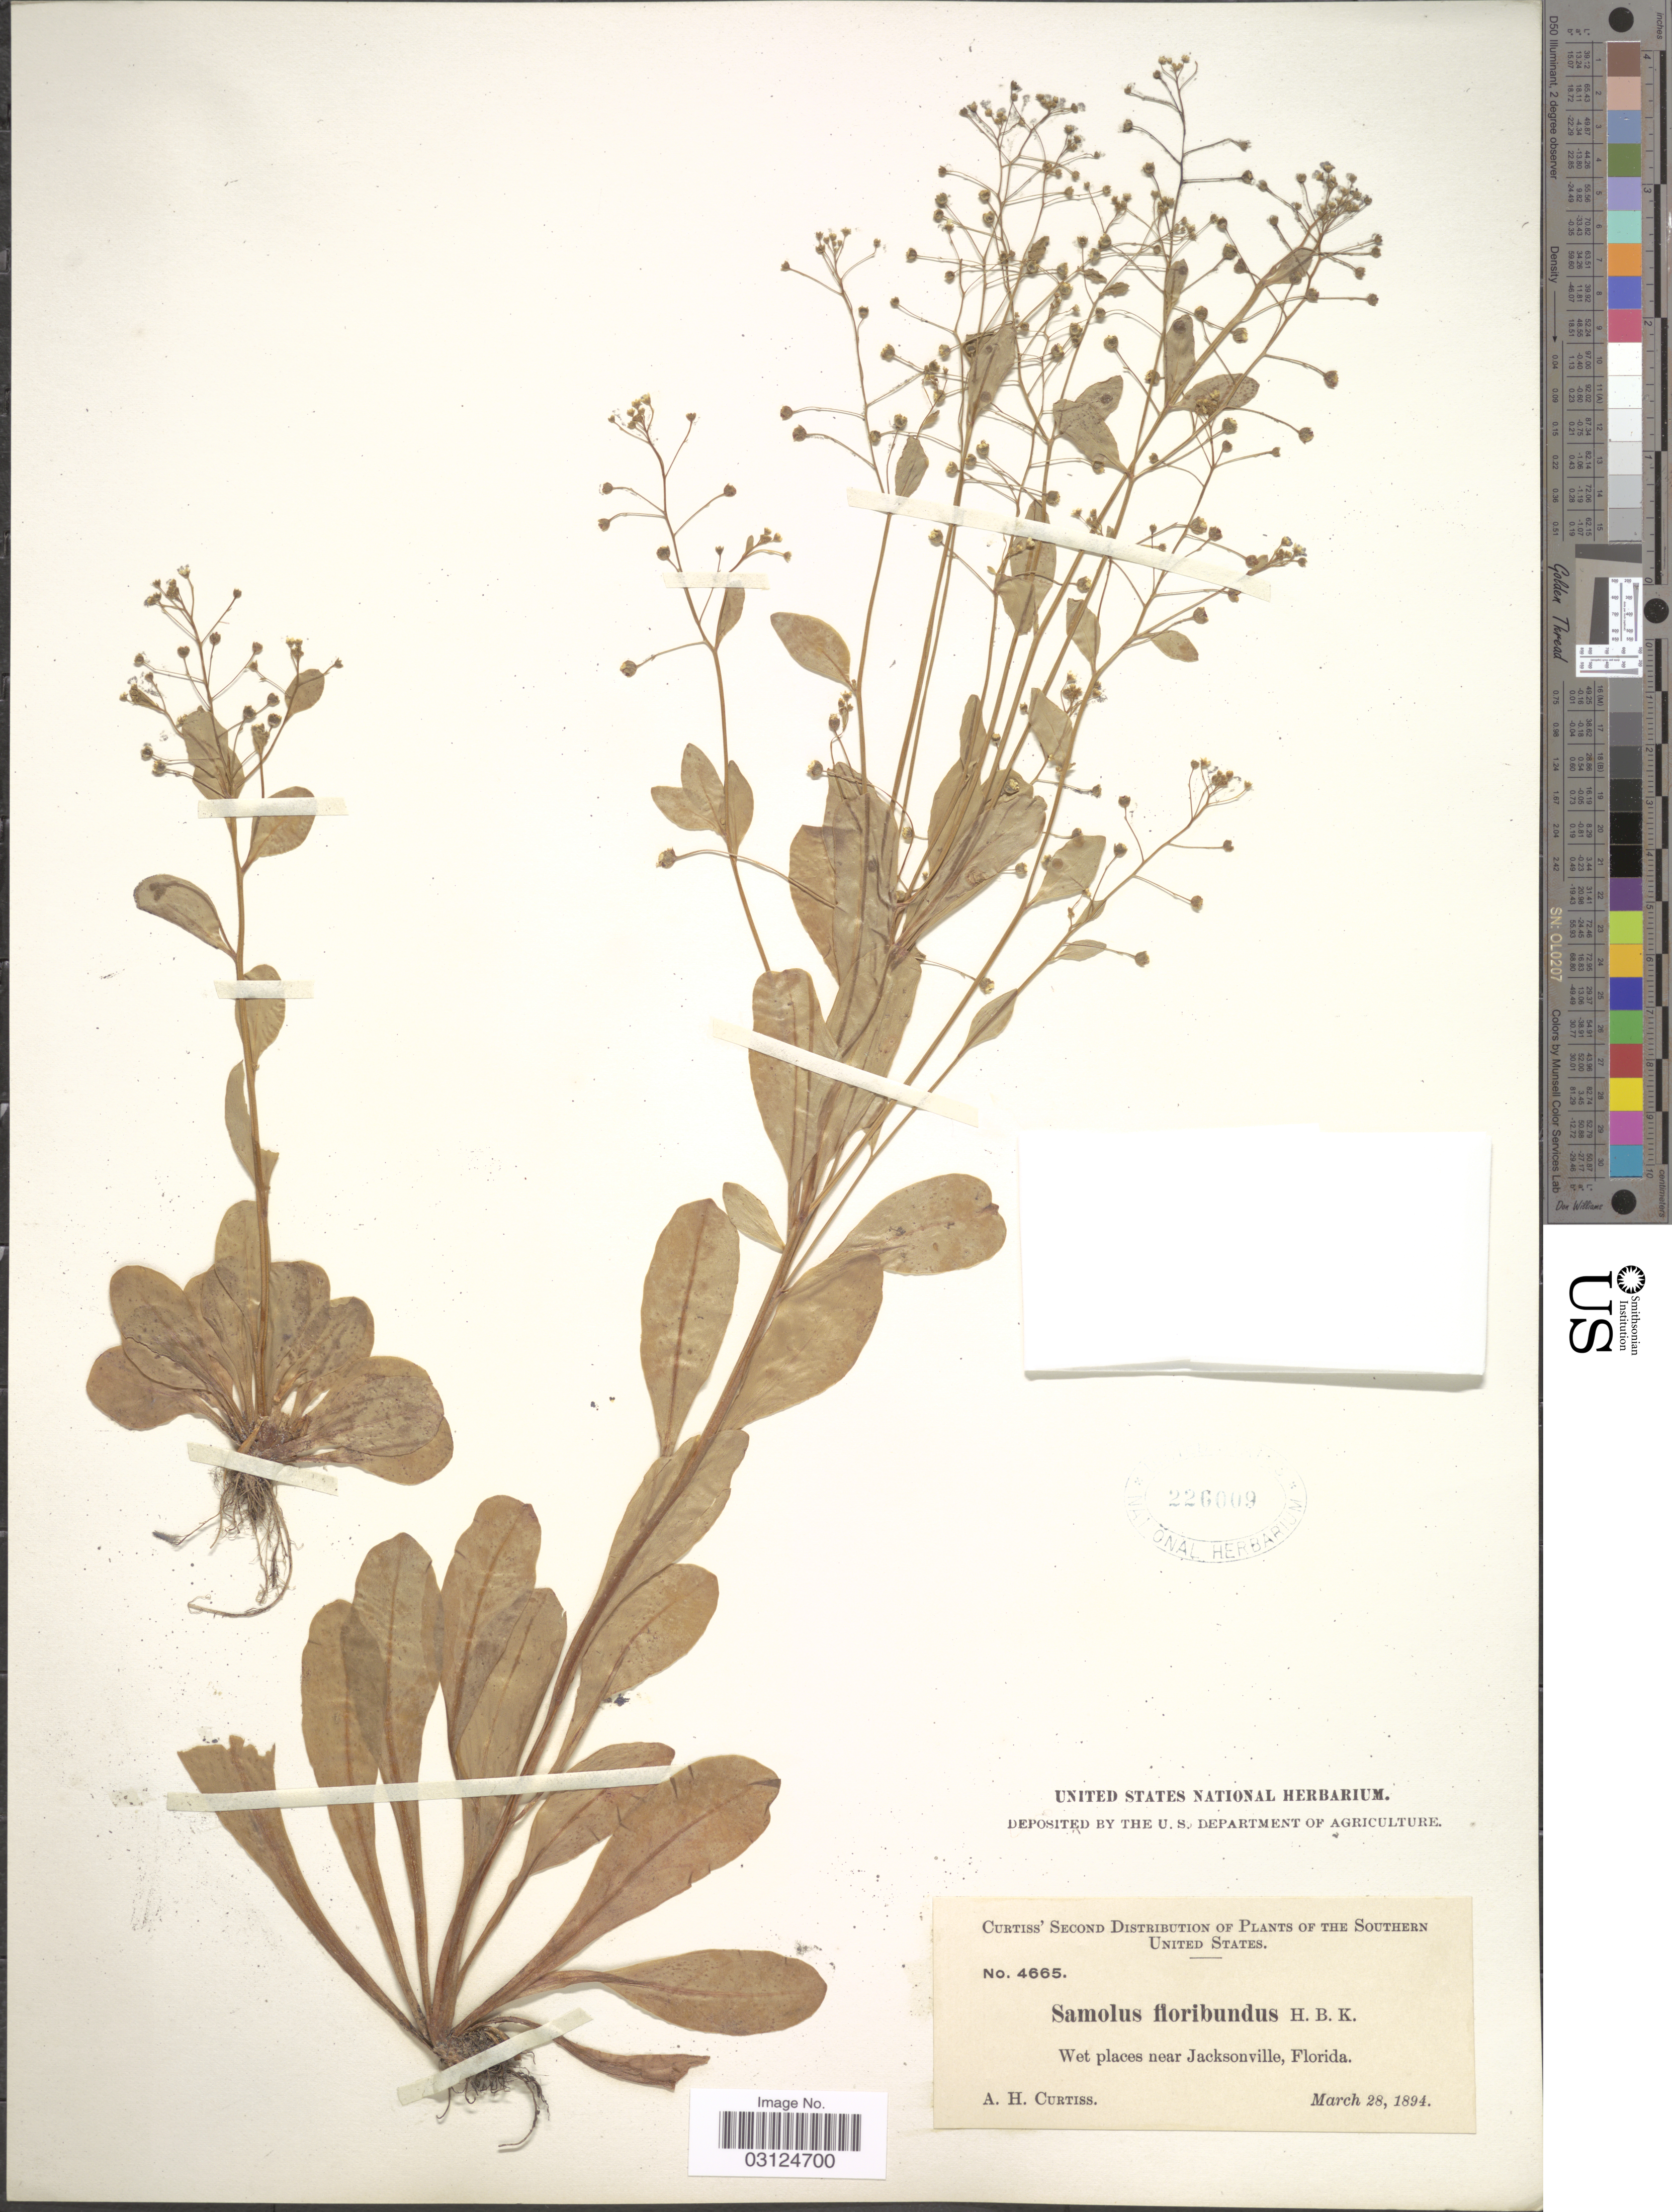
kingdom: Plantae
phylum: Tracheophyta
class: Magnoliopsida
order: Ericales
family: Primulaceae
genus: Samolus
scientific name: Samolus parviflorus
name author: Raf.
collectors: A. H. Curtiss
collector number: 4665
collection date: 1894-03-28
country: United States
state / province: Florida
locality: Southern United States. Wet places near Jacksonville.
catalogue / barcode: US 226009